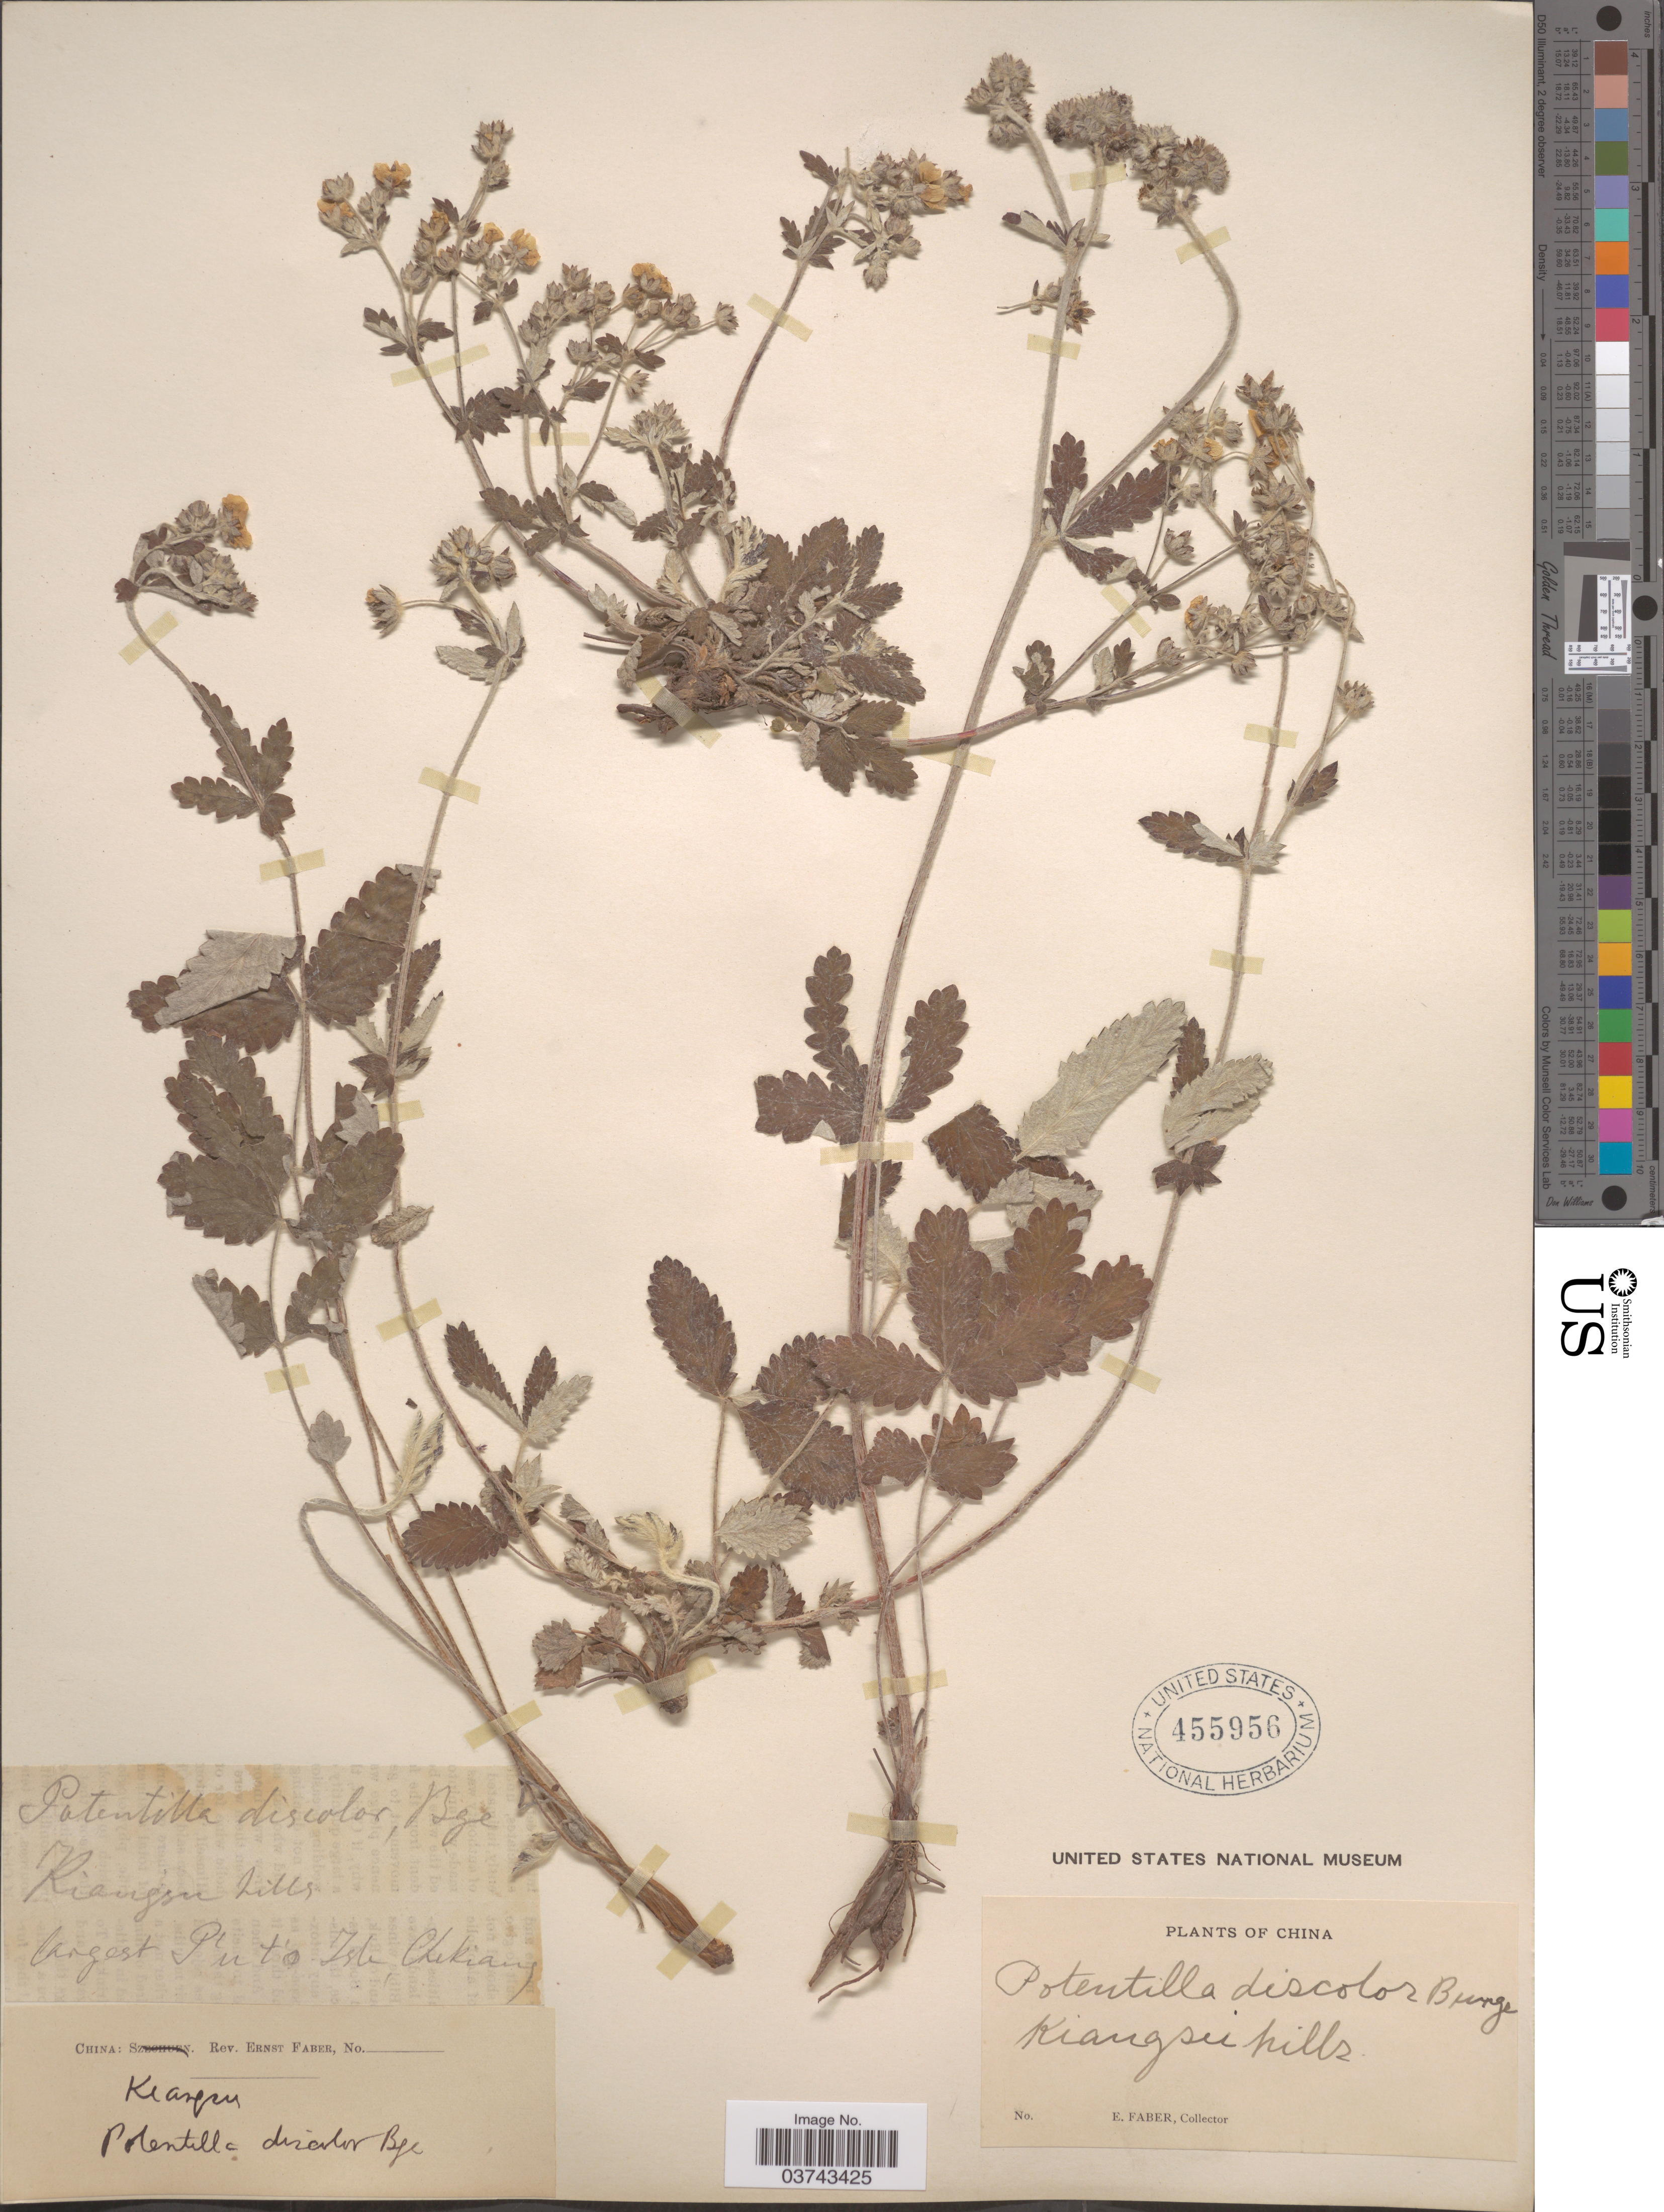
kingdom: Plantae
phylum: Tracheophyta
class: Magnoliopsida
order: Rosales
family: Rosaceae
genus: Potentilla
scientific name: Potentilla discolor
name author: Bunge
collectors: E. Faber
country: China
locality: Kiangsu hills. Largest P'ut'o [interpreted]Isle, Chekiang. Kiangsu.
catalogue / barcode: US 455956